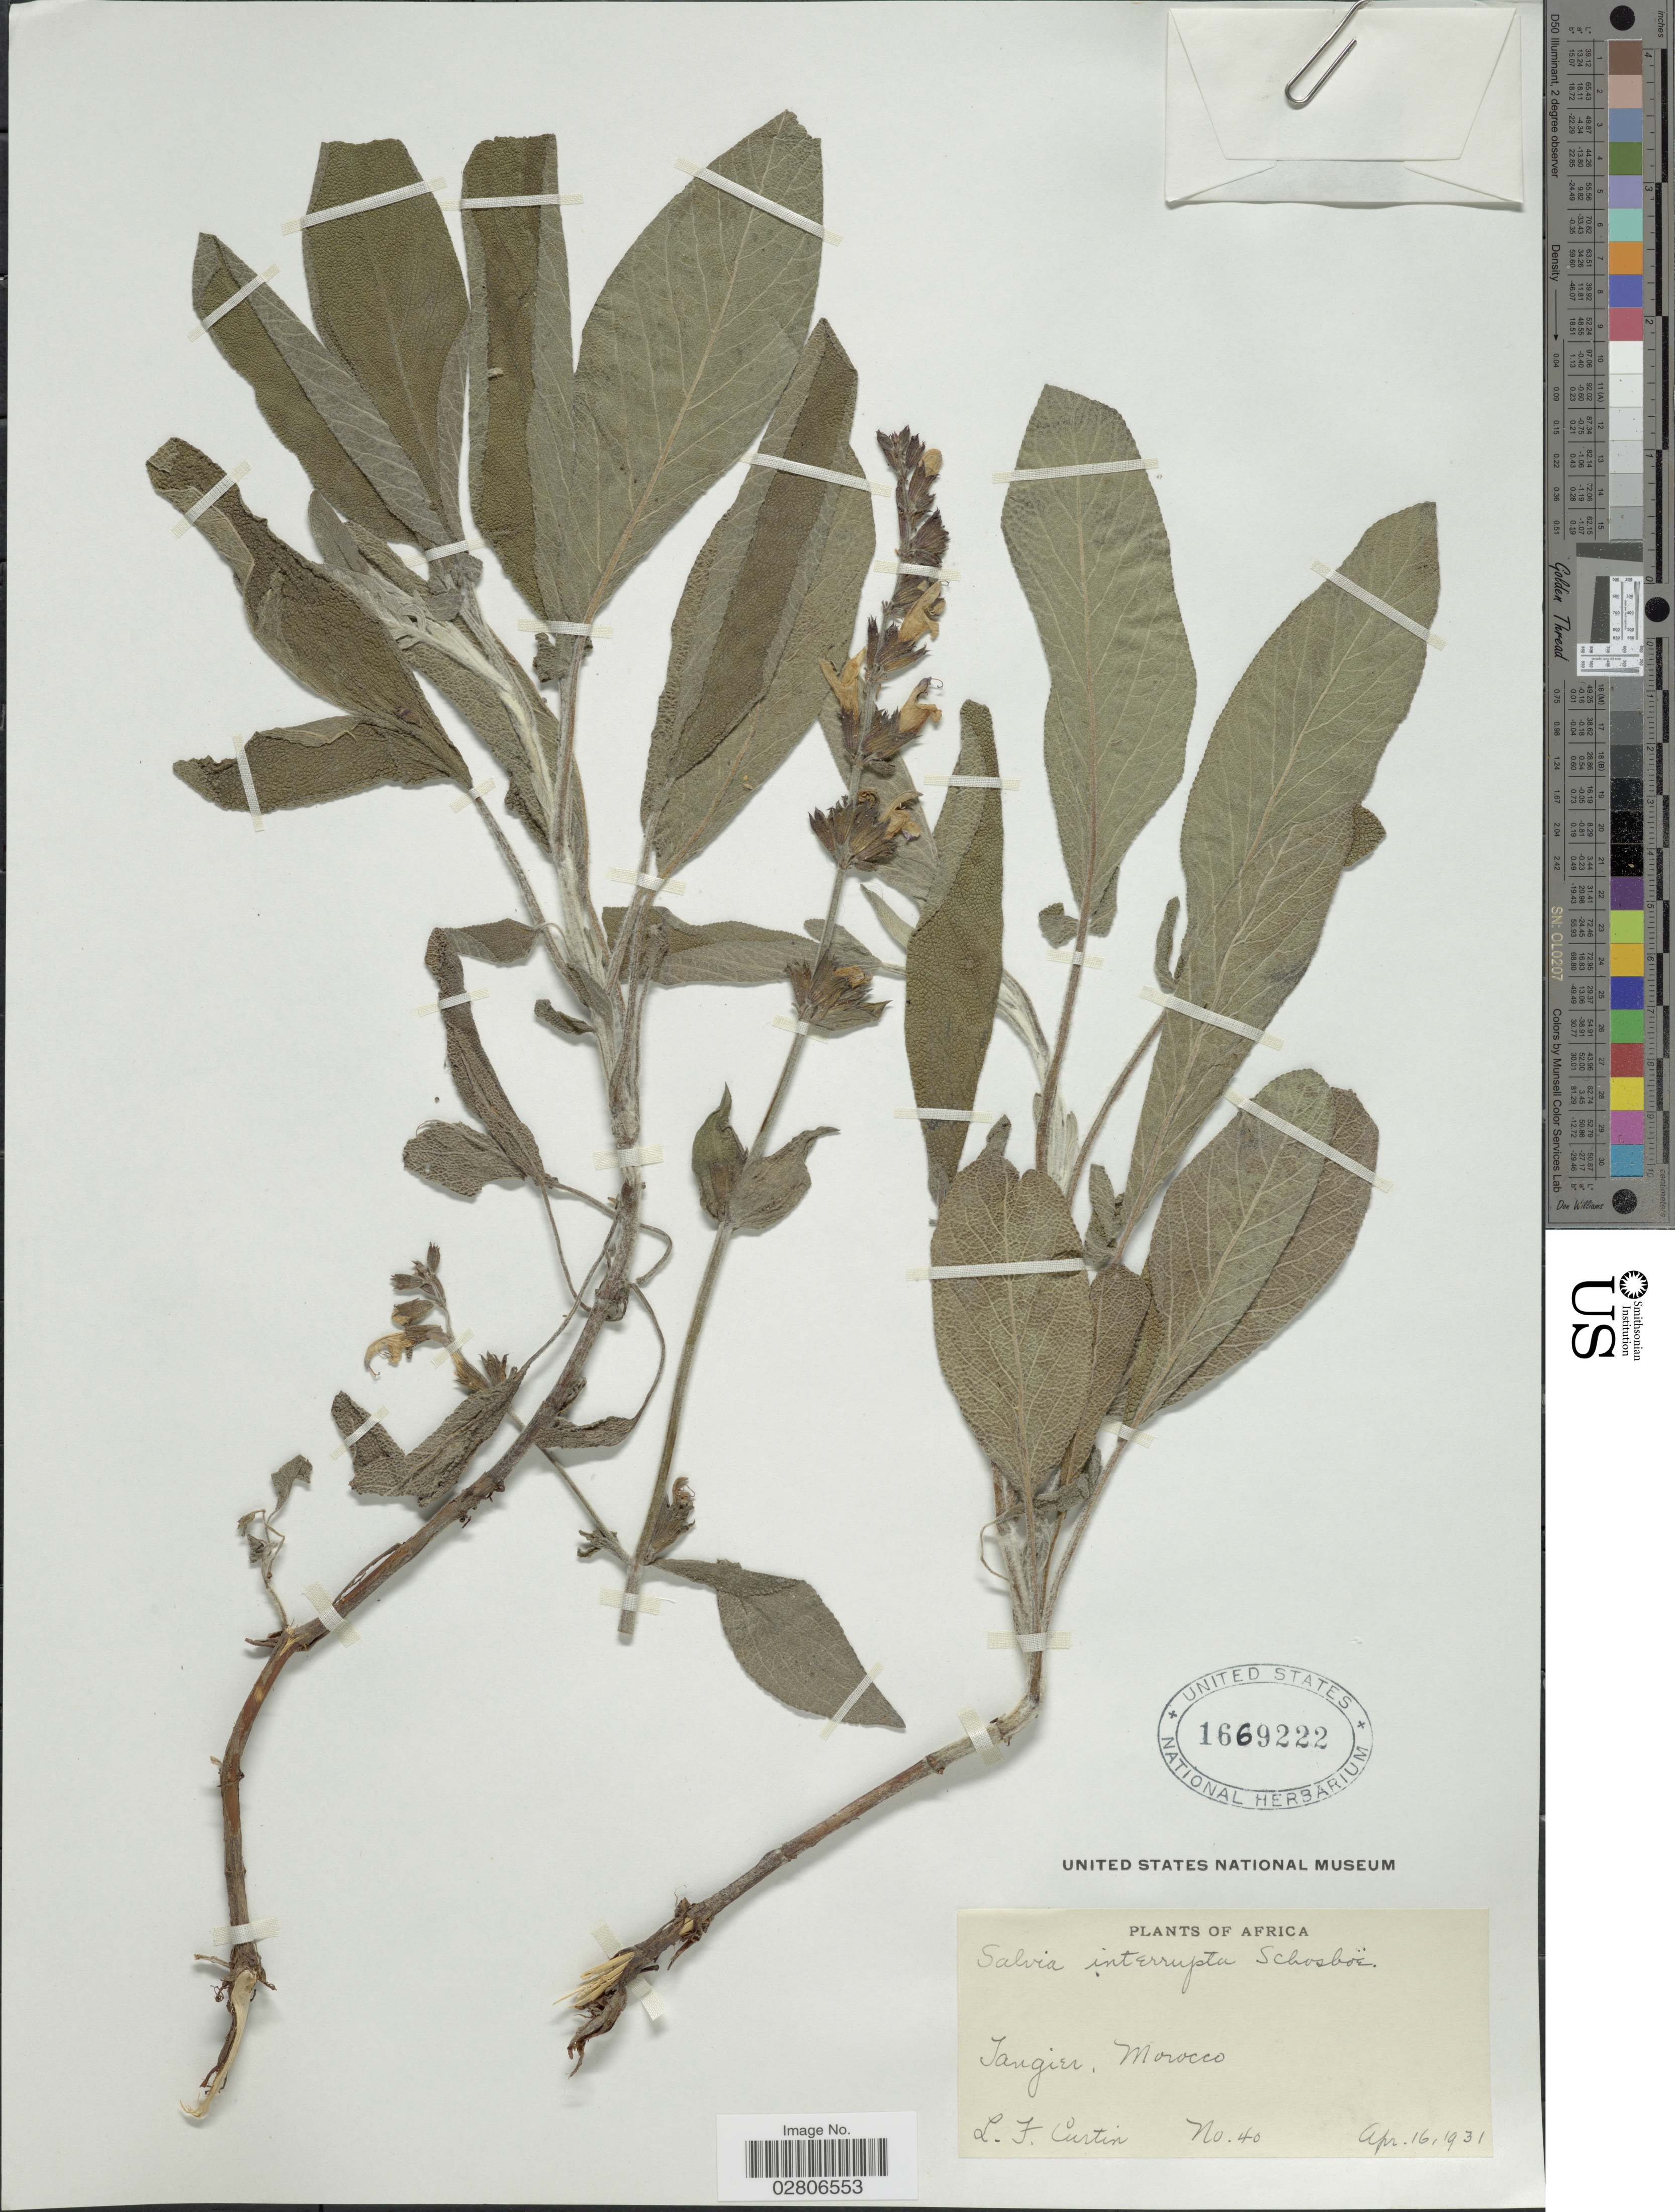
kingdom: Plantae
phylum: Tracheophyta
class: Magnoliopsida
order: Lamiales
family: Lamiaceae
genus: Salvia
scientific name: Salvia interrupta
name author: Schousb.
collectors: L. Curtin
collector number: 40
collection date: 1931-04-16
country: Morocco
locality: Tangier.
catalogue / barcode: US 1669222